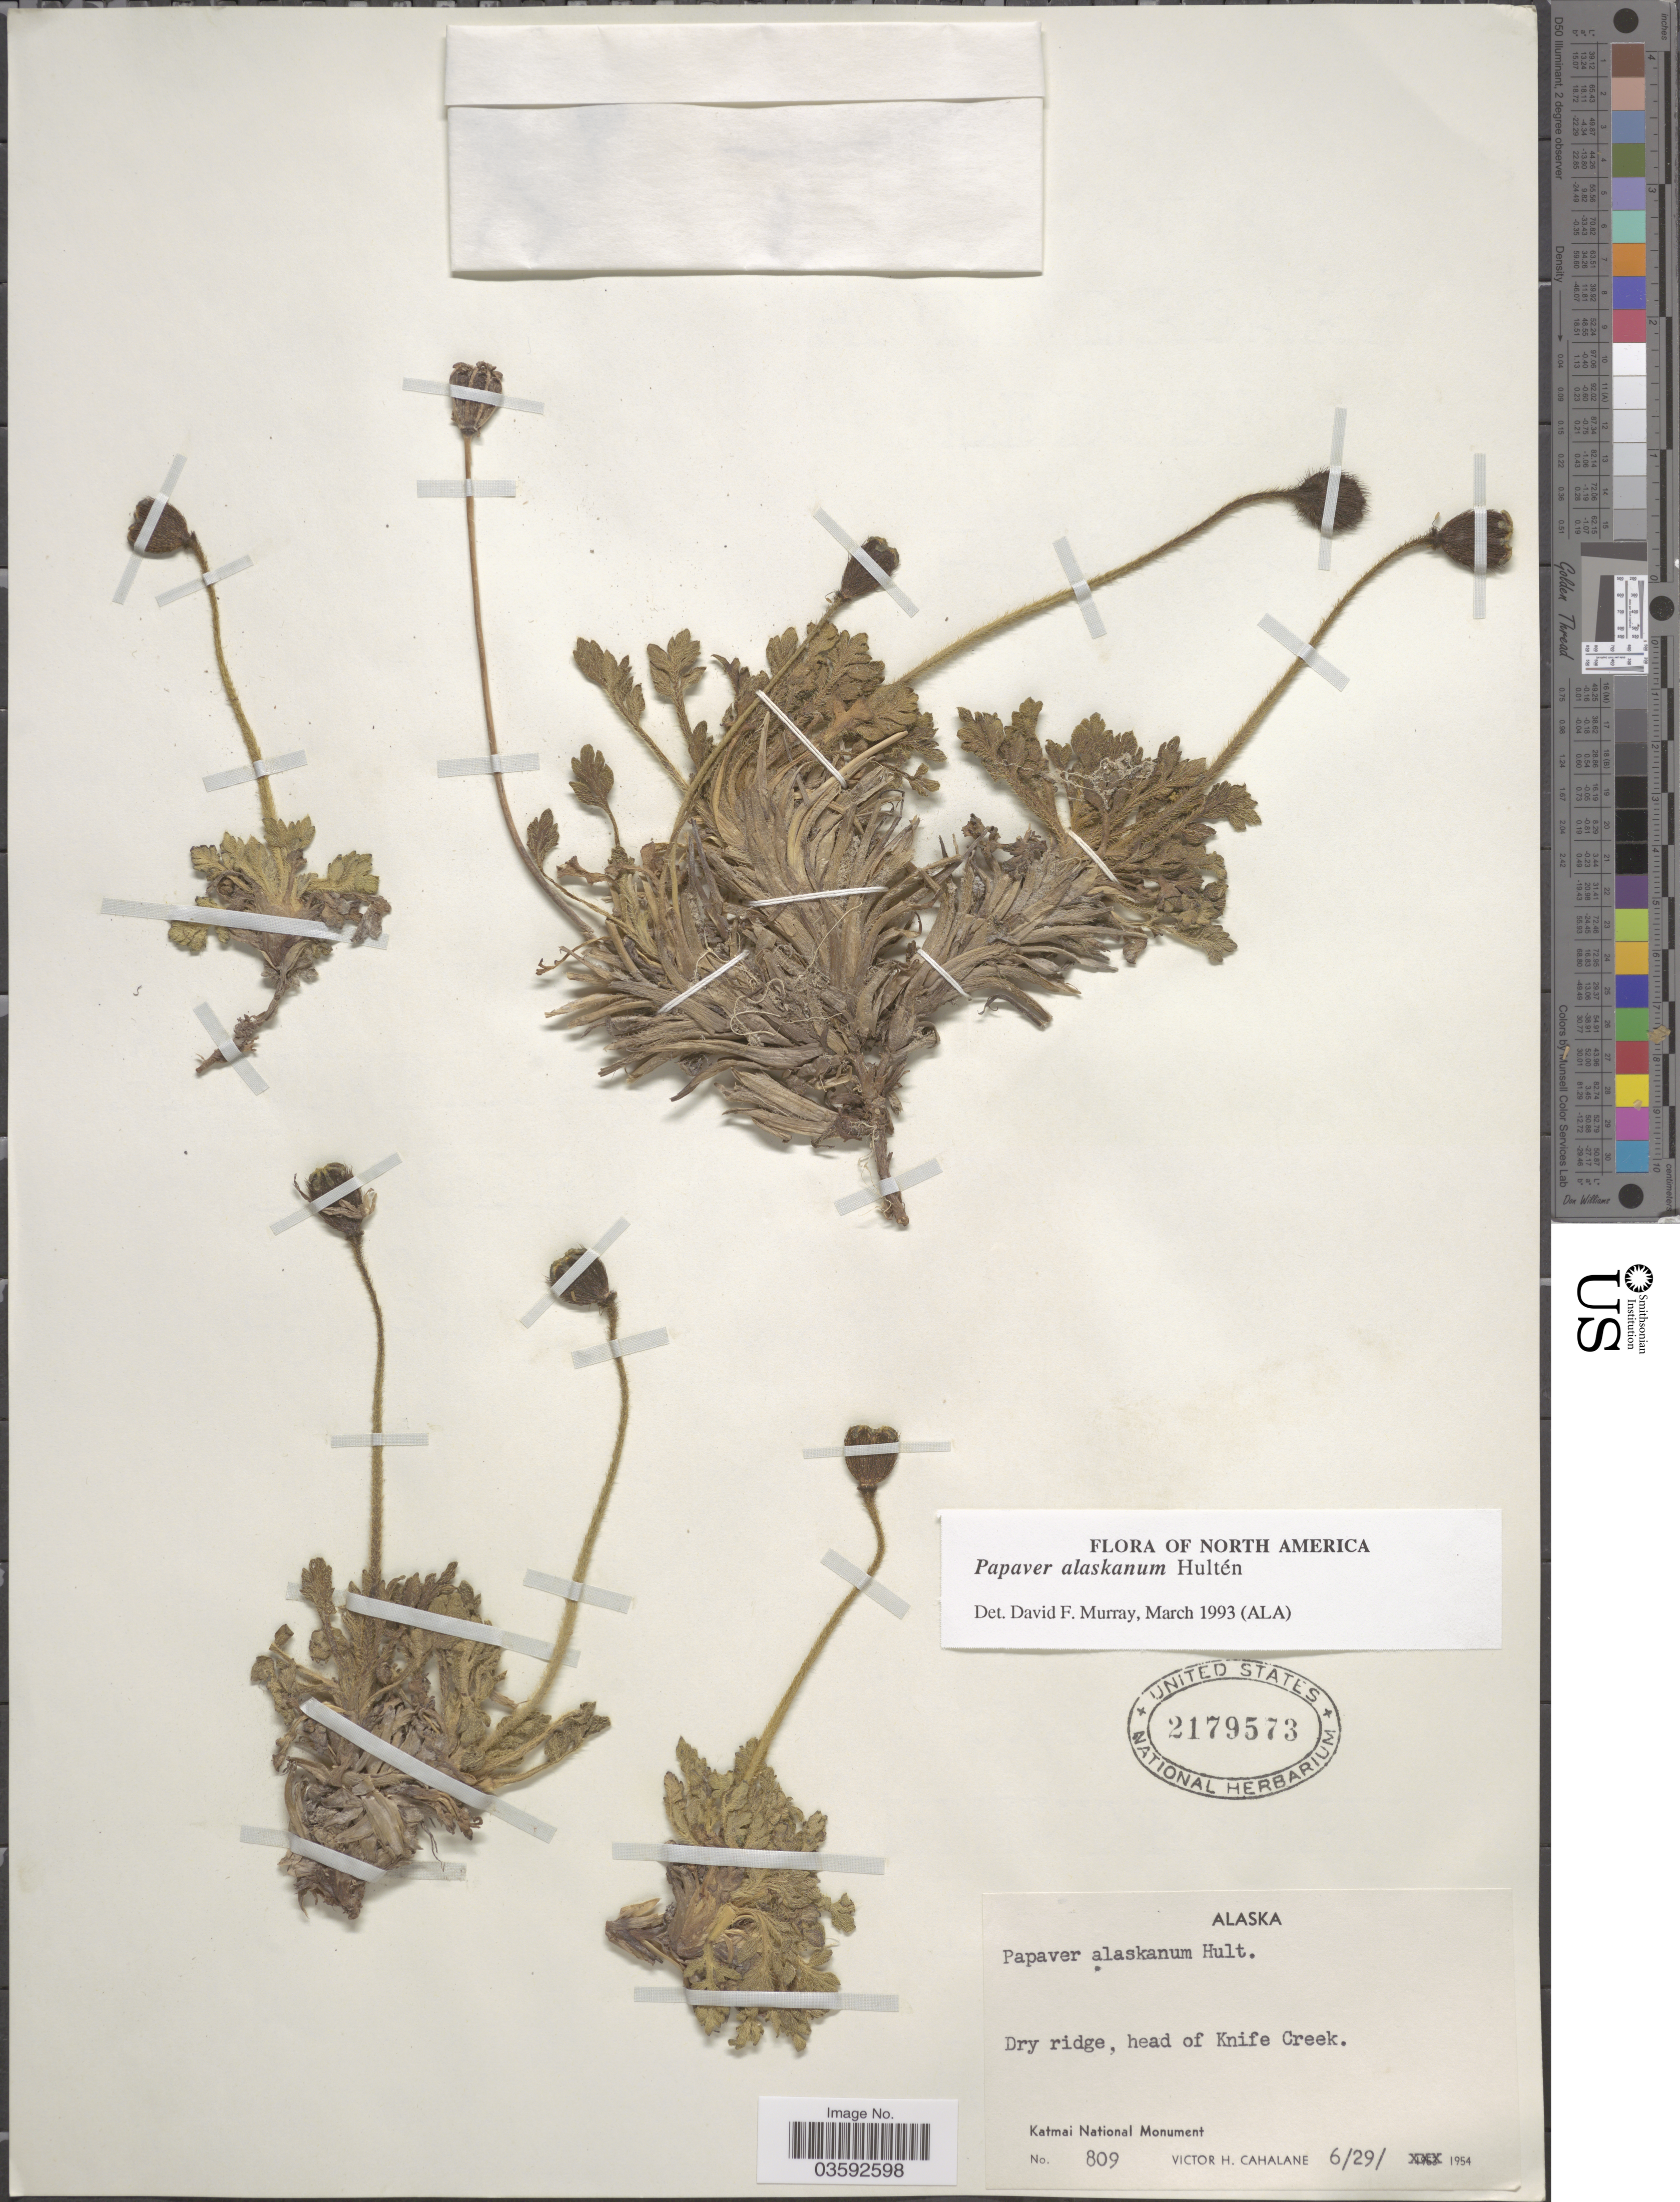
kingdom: Plantae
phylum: Tracheophyta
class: Magnoliopsida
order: Ranunculales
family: Papaveraceae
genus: Papaver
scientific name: Papaver alaskanum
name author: Hultén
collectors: V. Cahalane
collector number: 809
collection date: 1954-06-29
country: United States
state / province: Alaska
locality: Head of Knife Creek. Katmai National Monument.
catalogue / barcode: US 2179573